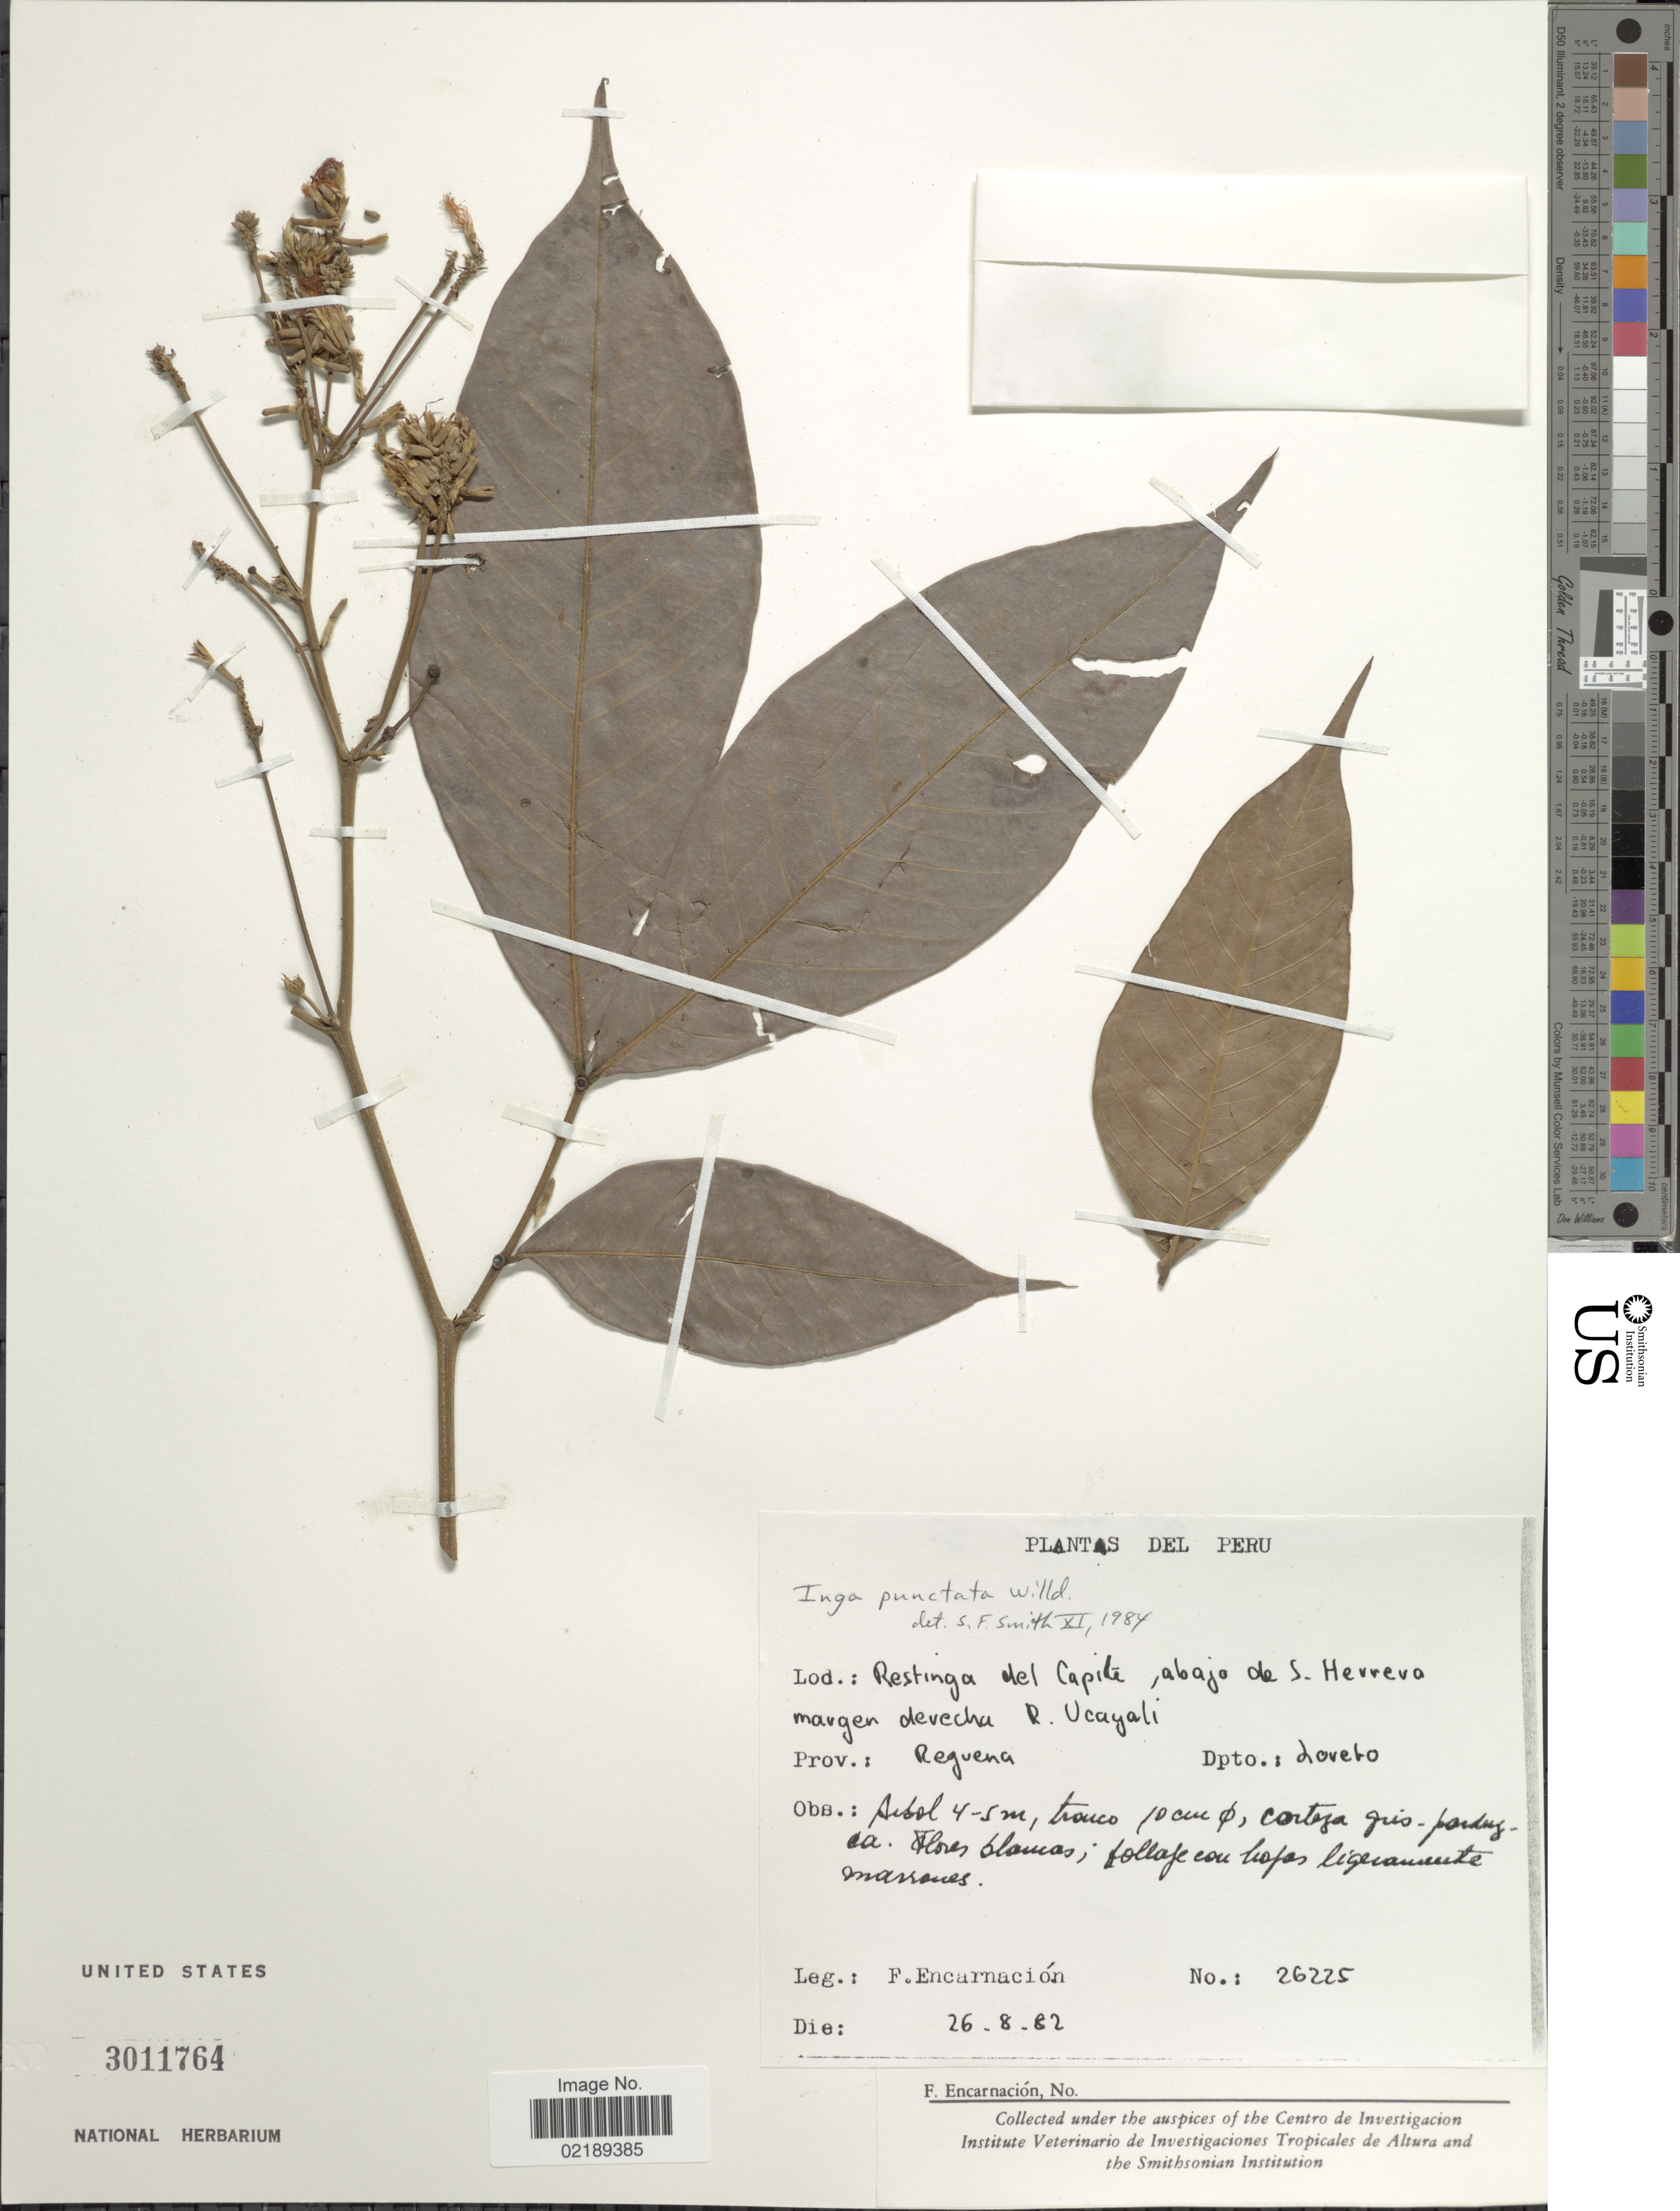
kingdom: Plantae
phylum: Tracheophyta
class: Magnoliopsida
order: Fabales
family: Fabaceae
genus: Inga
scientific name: Inga punctata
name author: Willd.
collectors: F. Encarnación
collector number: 26225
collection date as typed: Transcribed d/m/y: 26/8/82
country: Peru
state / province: Loreto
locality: Restinga del Capite, abajo de S.Herrera derecha R. Ucayali, Prov. Reguena.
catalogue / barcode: US 3011764